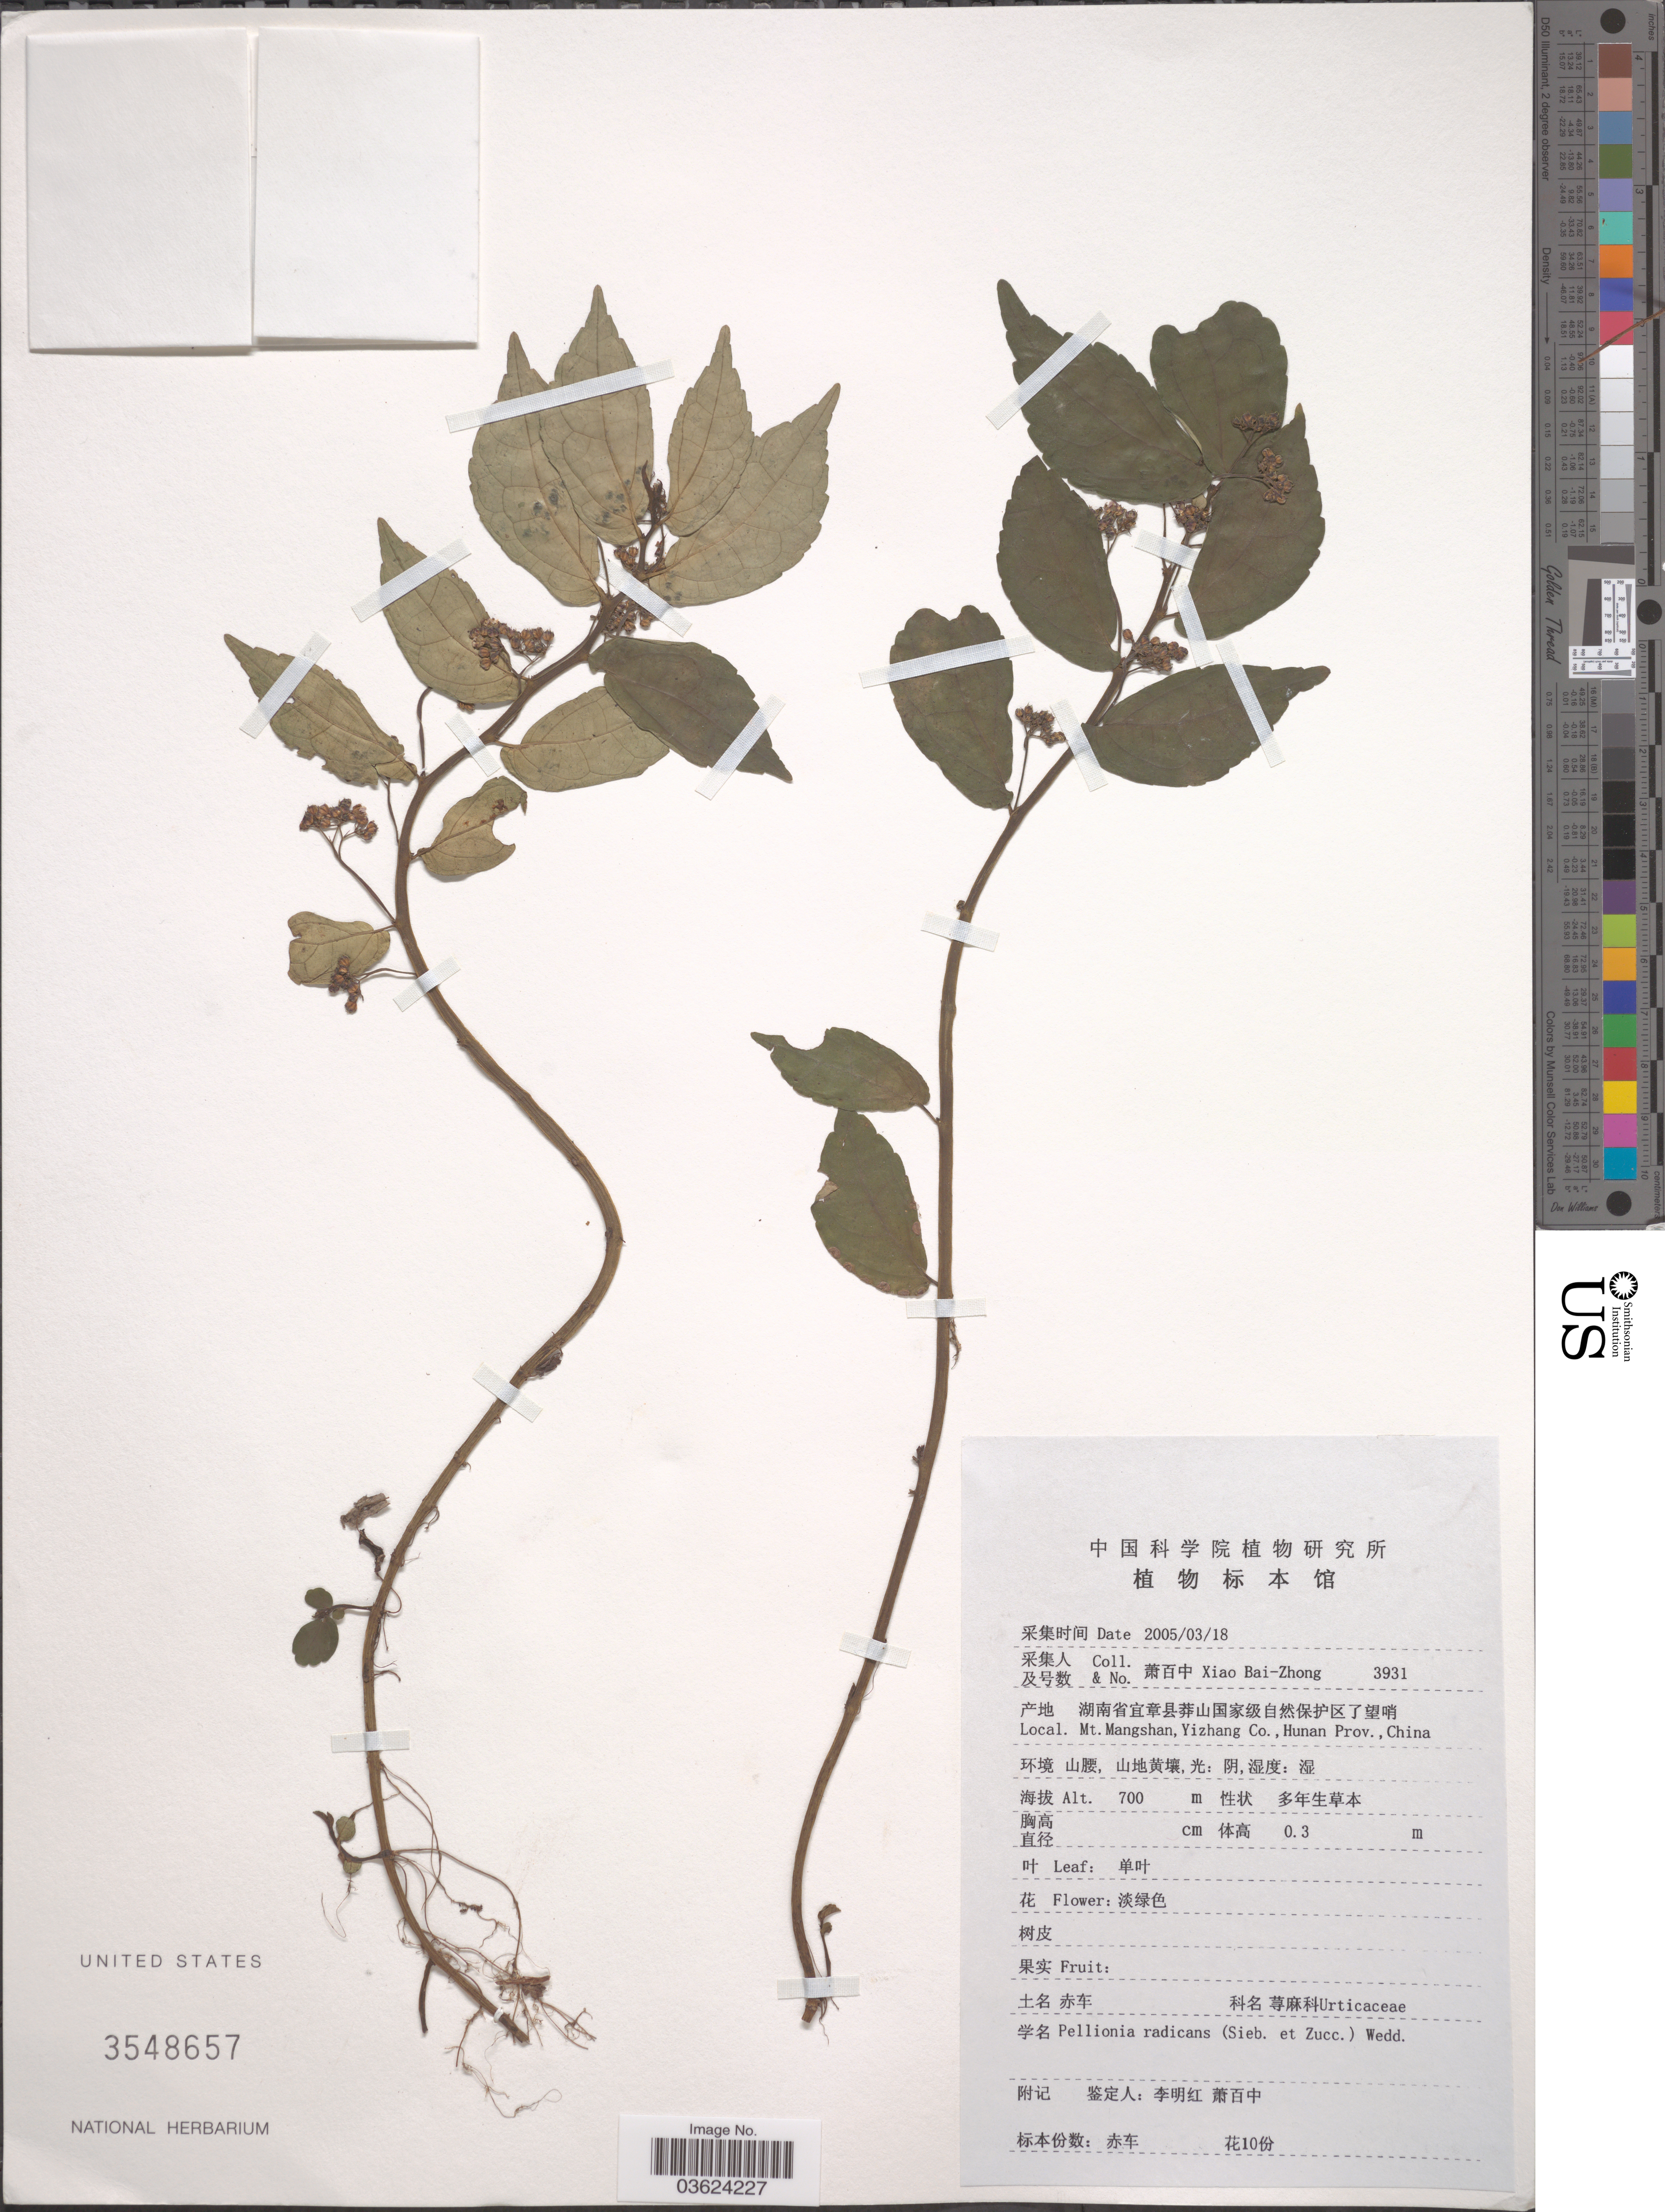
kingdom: Plantae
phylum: Tracheophyta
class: Magnoliopsida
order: Rosales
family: Urticaceae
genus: Pellionia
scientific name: Pellionia radicans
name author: (Siebold & Zucc.) Wedd.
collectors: B. Z. Xiao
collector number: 3931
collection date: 2005-03-18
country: China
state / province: Hunan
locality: Mt. Mangshan, Yizhang Co.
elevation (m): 700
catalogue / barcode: US 3548657